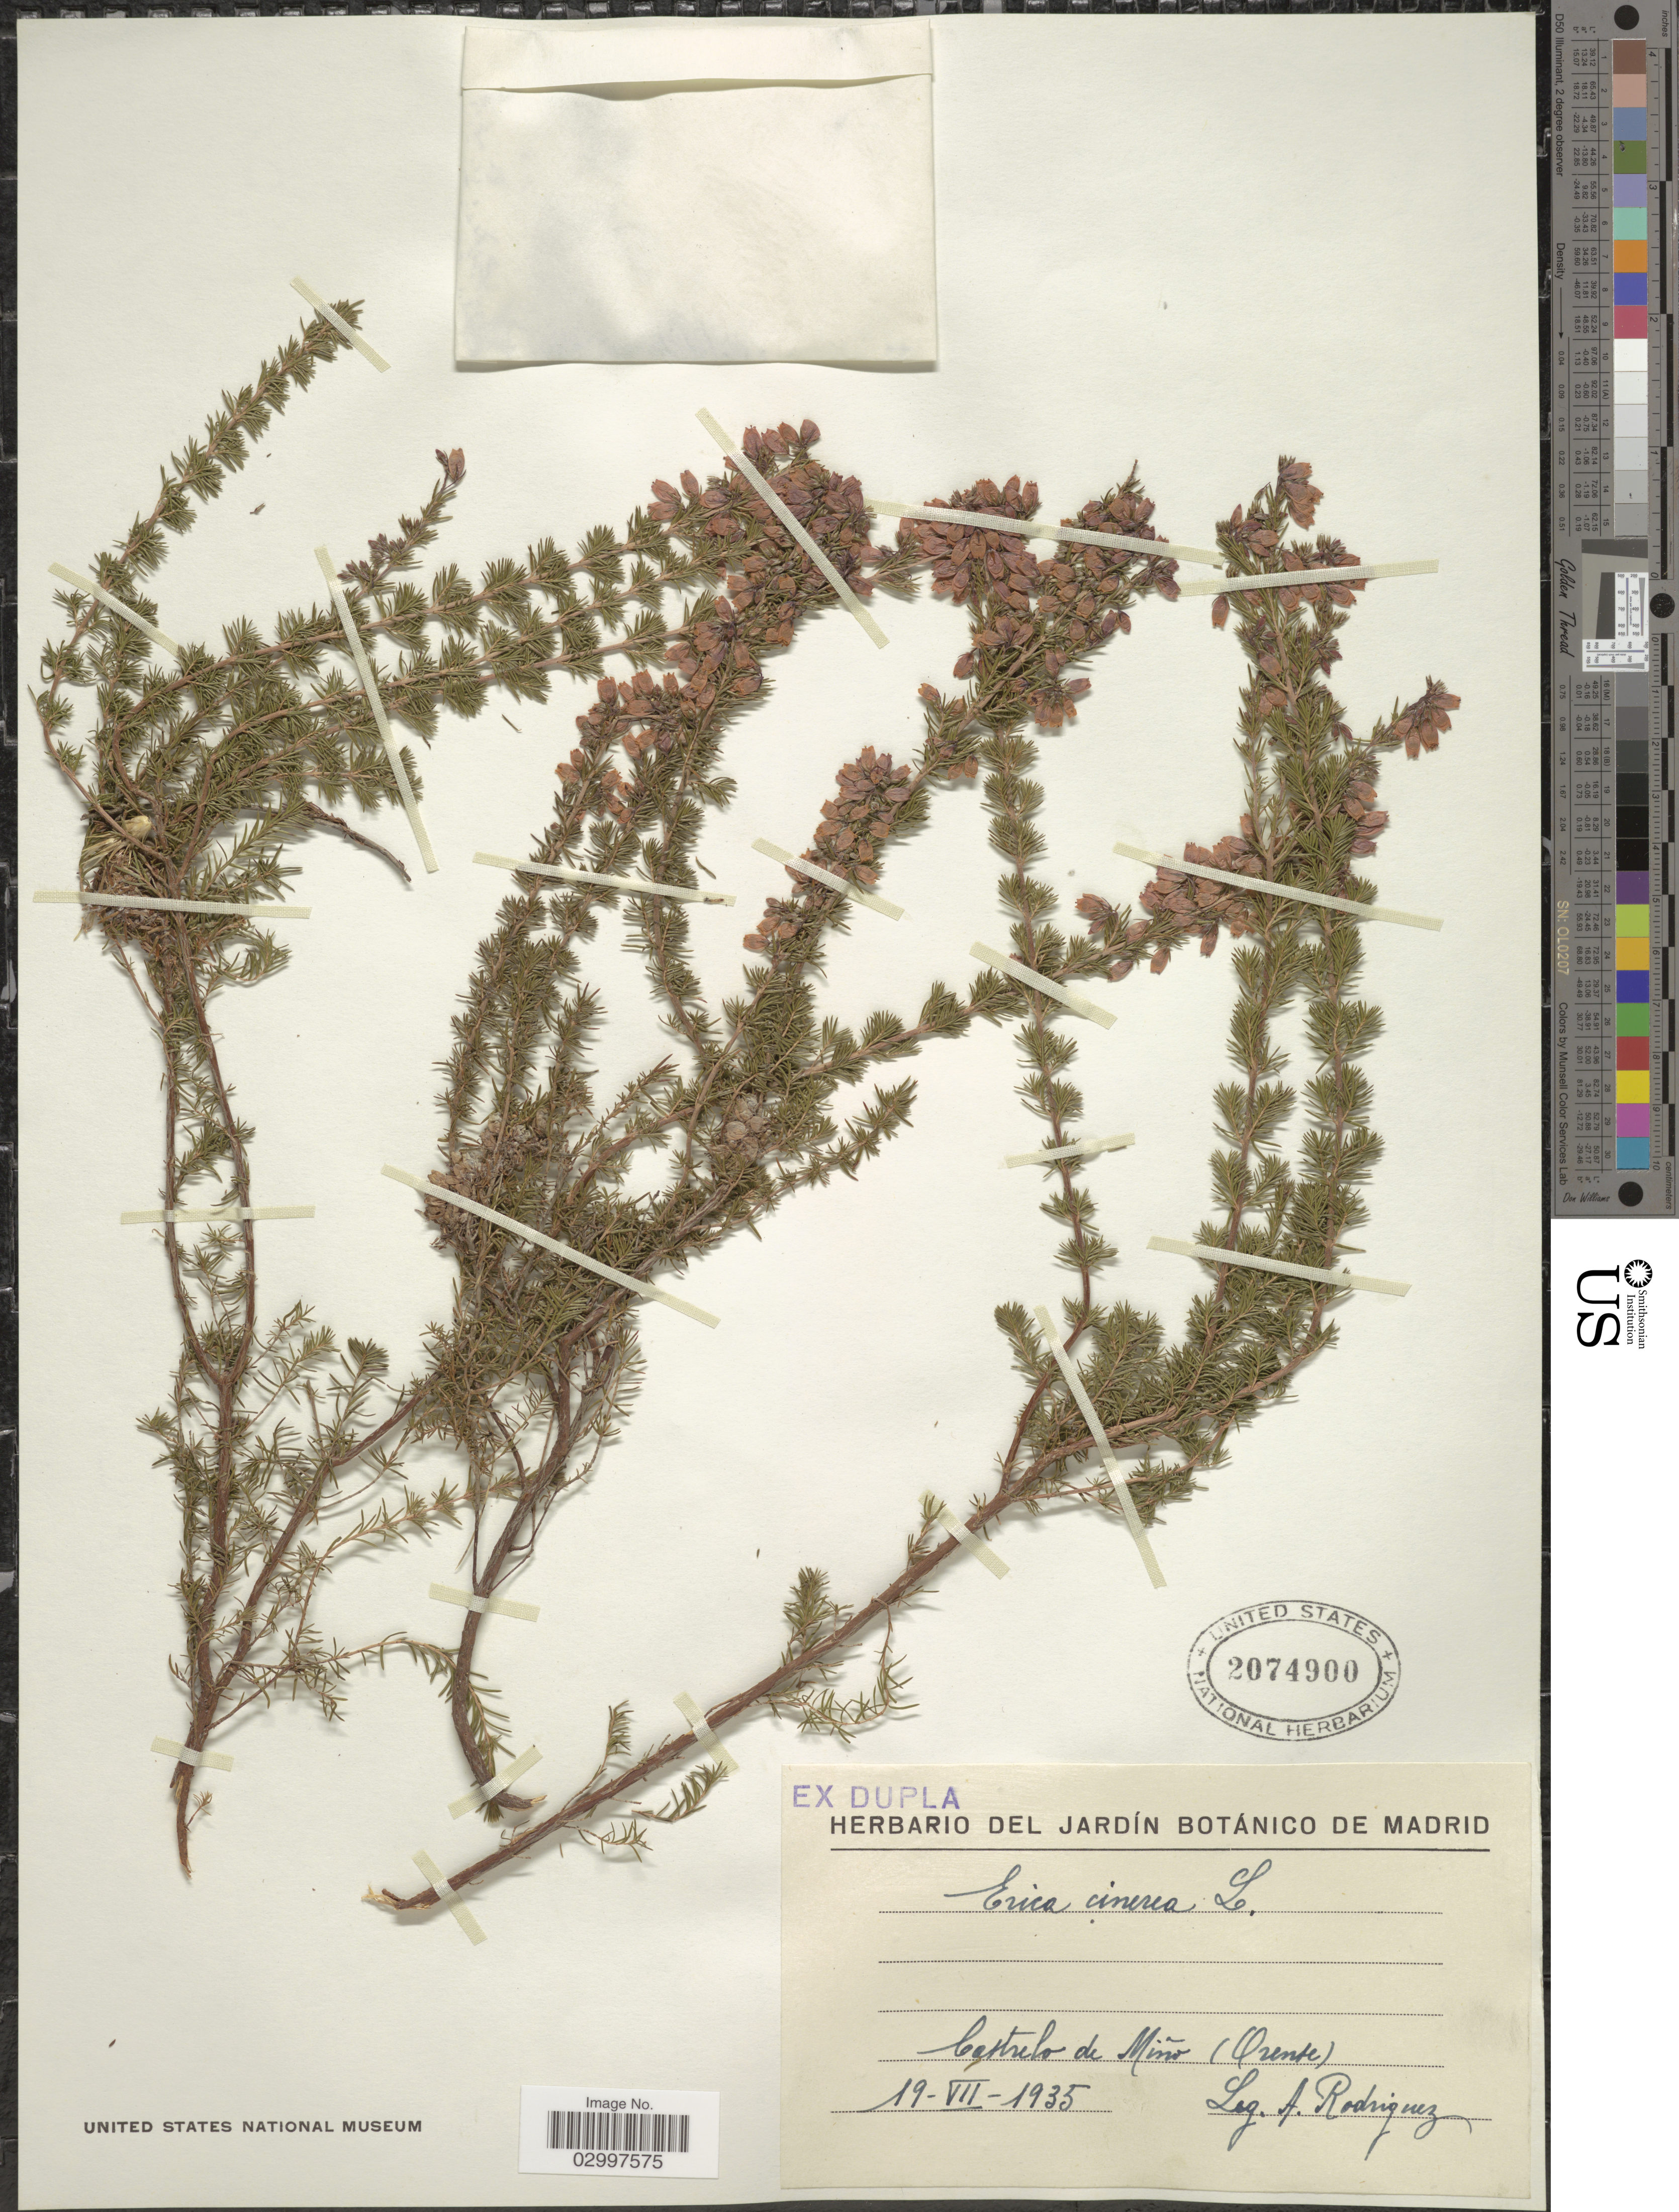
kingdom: Plantae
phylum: Tracheophyta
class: Magnoliopsida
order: Ericales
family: Ericaceae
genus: Erica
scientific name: Erica cinerea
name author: L.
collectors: A. Rodriguez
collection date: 1935-07-19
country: Spain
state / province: Madrid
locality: Castrelo de Miño (Orente).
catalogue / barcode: US 2074900